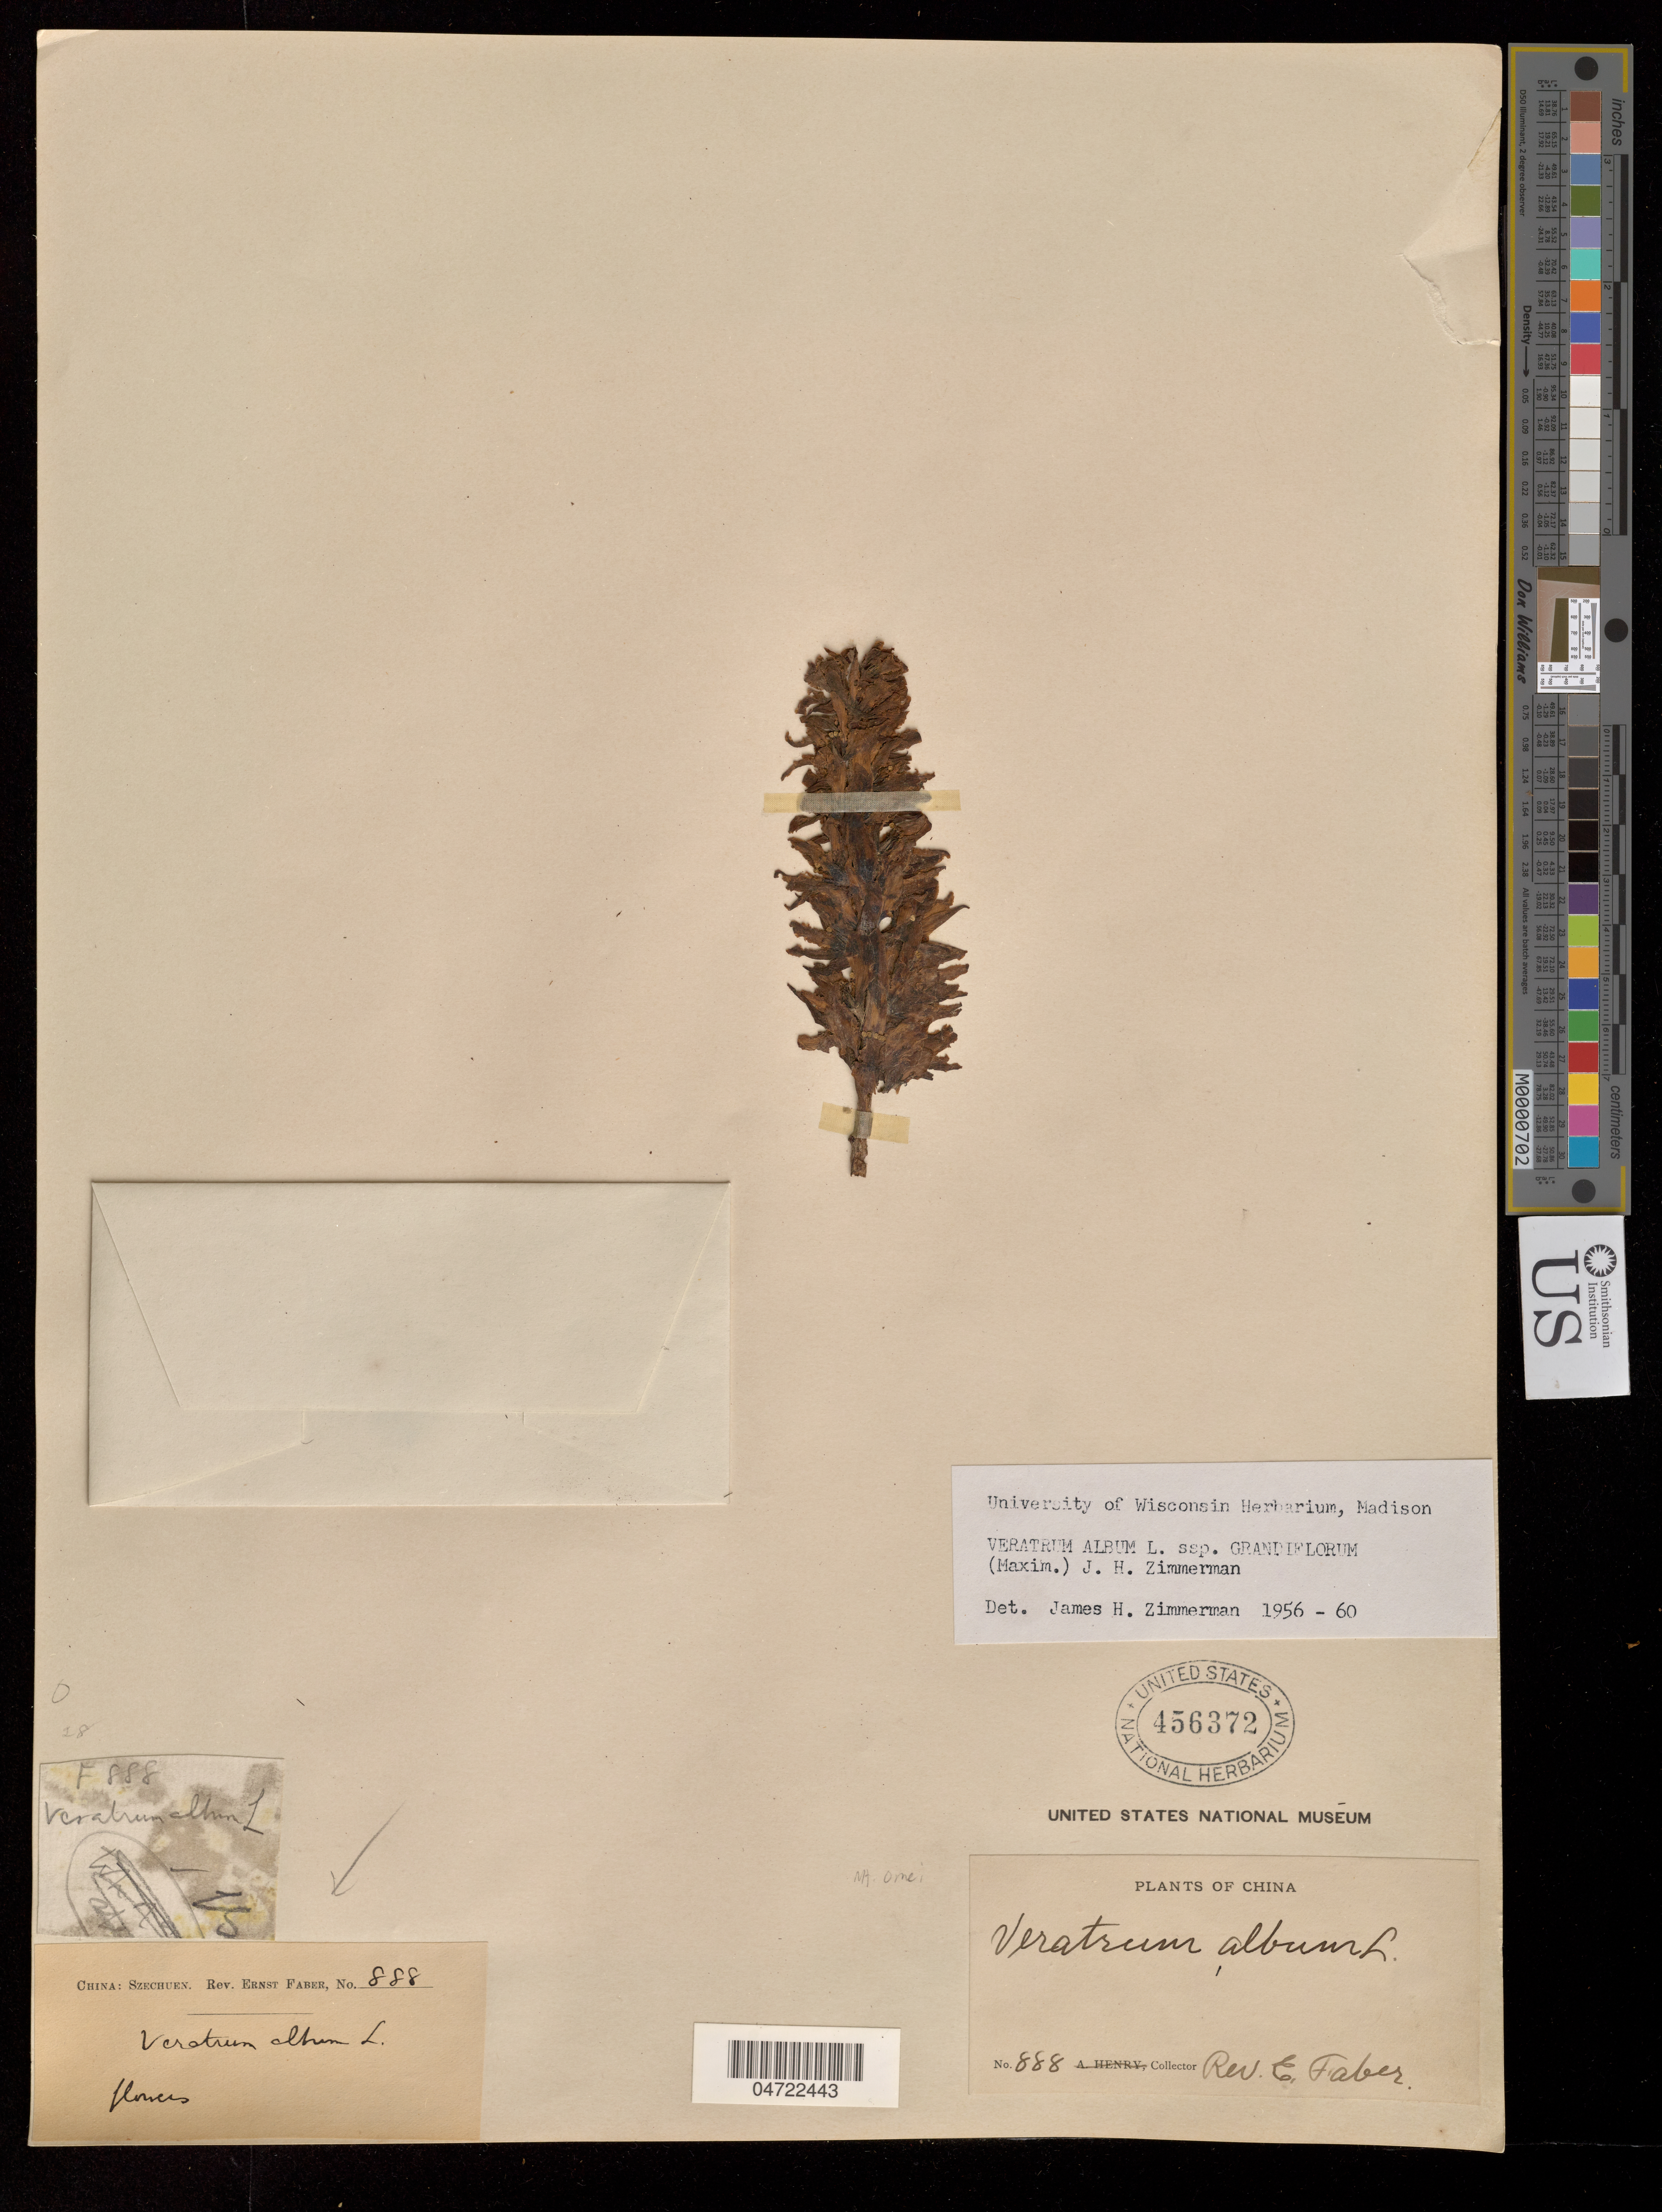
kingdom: Plantae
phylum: Tracheophyta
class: Liliopsida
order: Liliales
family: Melanthiaceae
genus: Veratrum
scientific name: Veratrum album subsp. grandiflorum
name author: Maxim. ex Miq.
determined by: Zimmerman, James Hall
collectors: E. Faber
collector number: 888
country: China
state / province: Sichuan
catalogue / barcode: US 456372